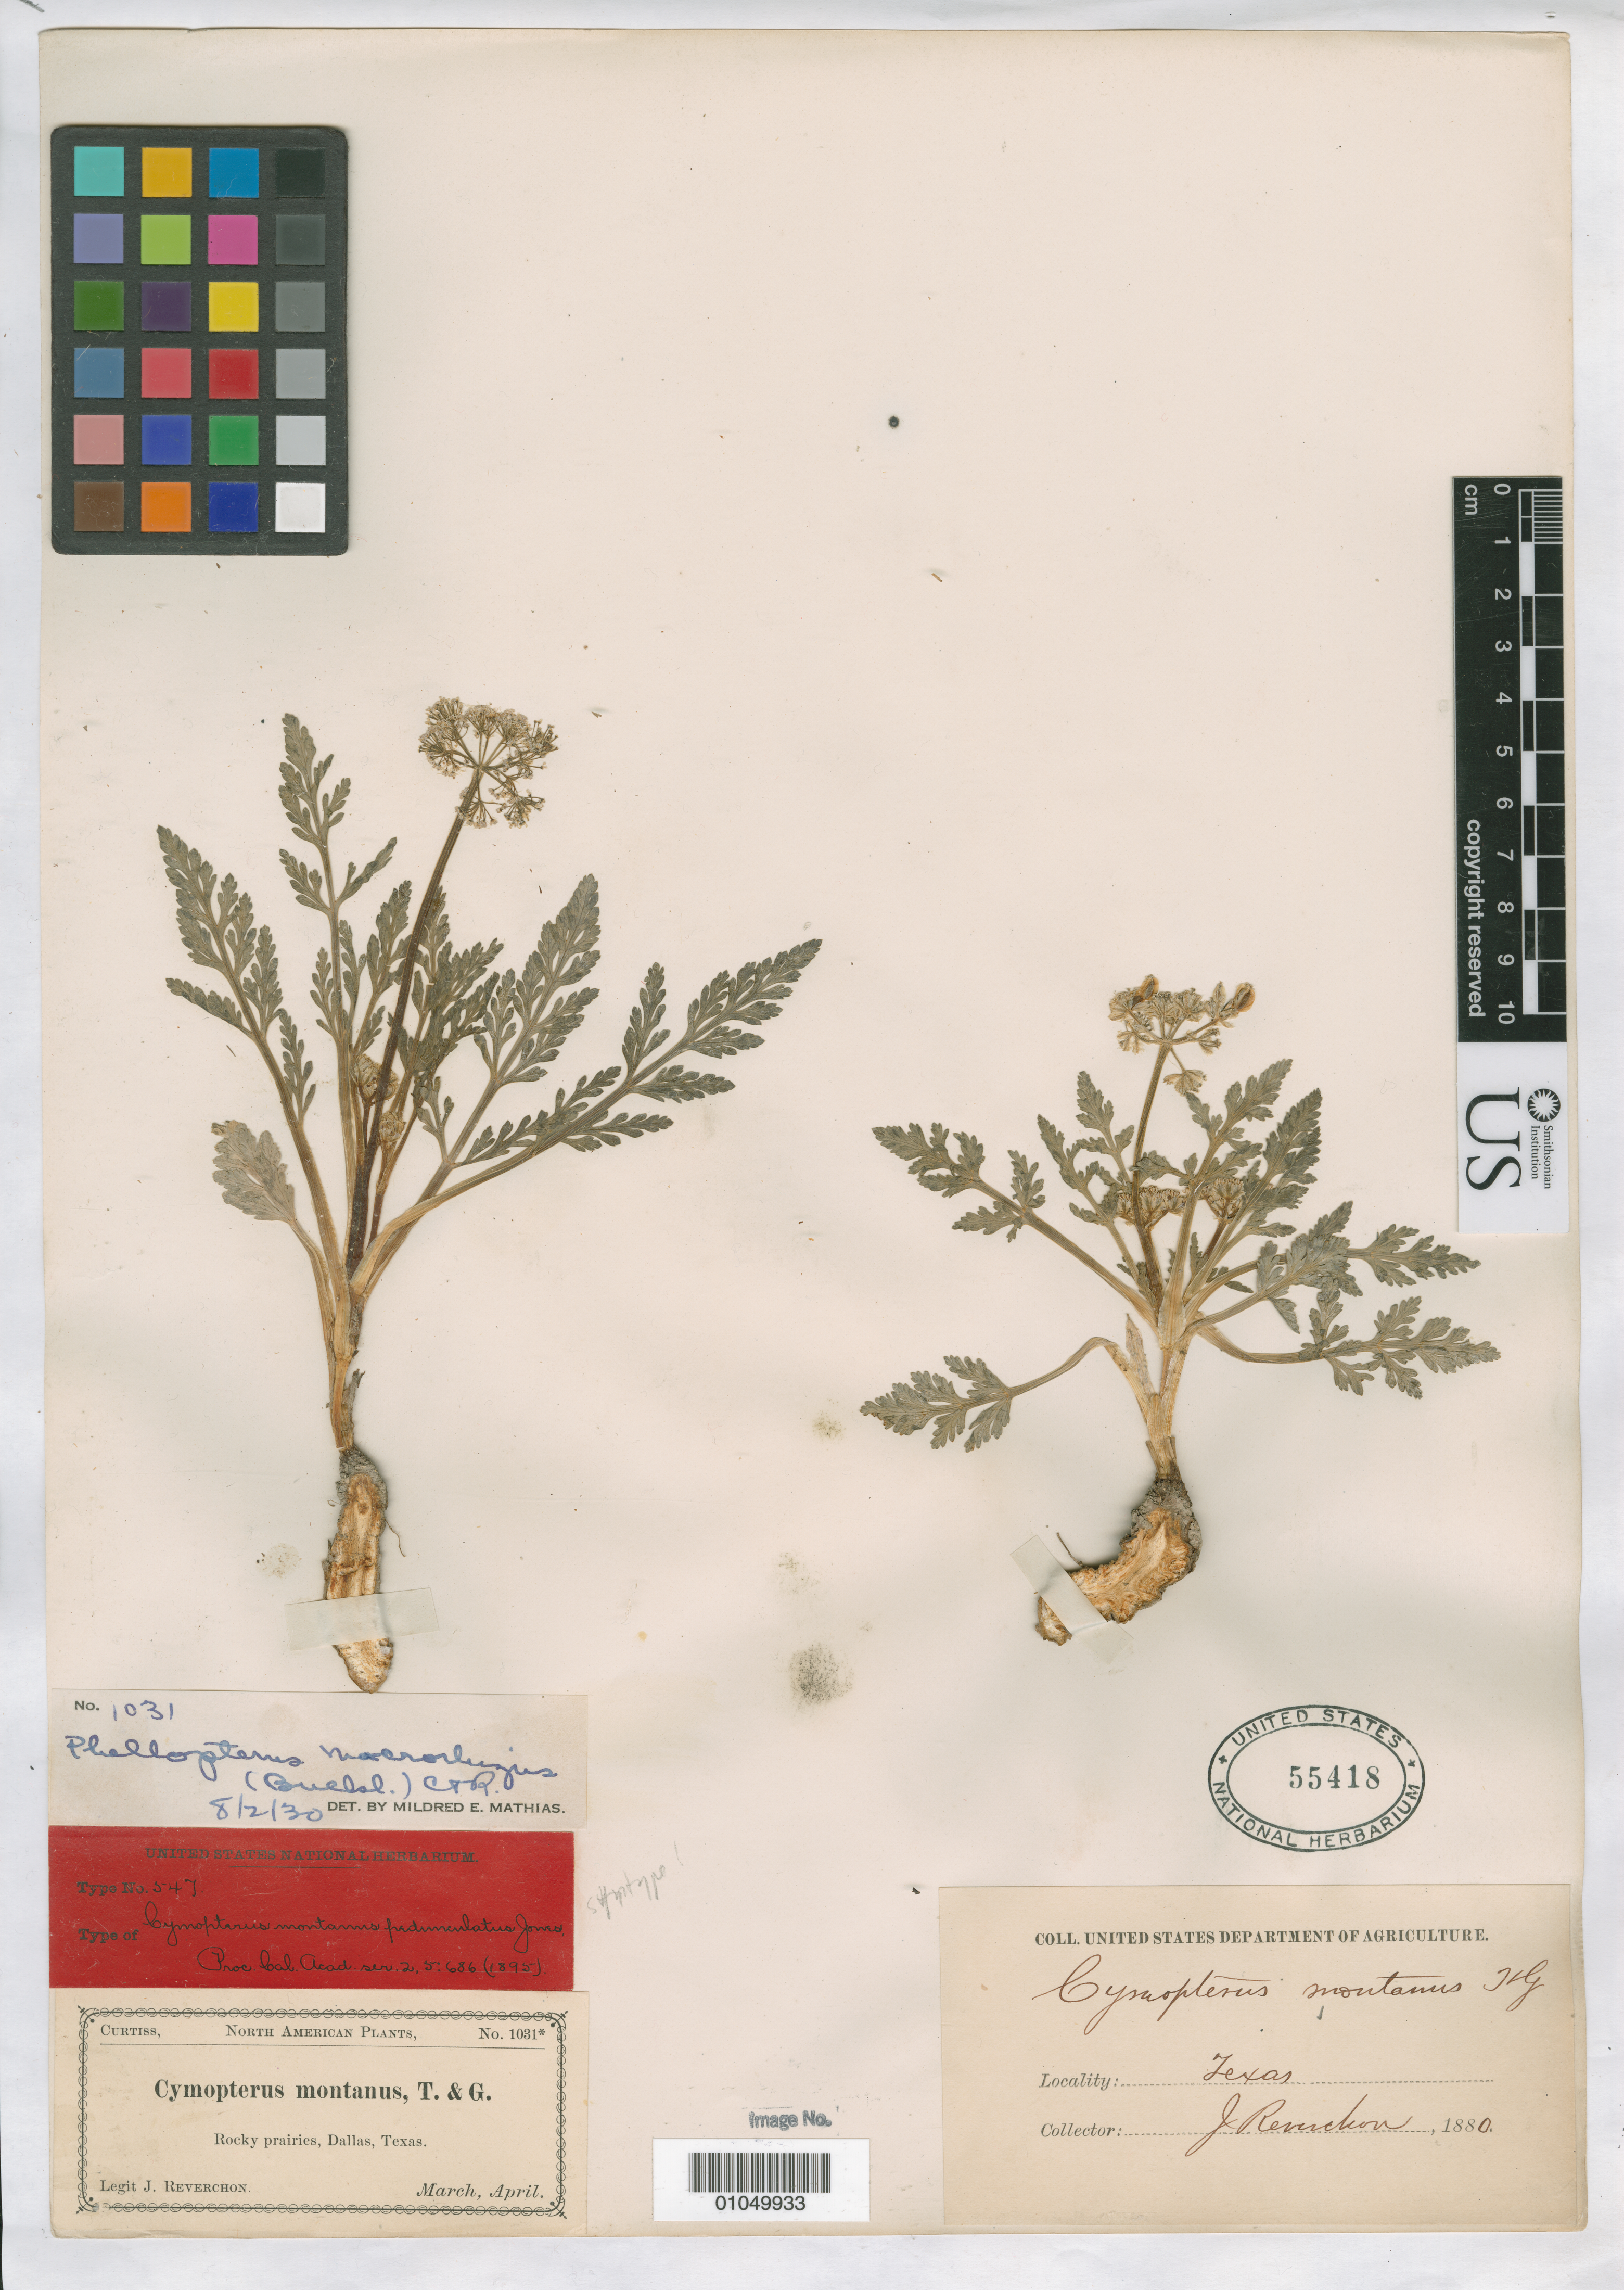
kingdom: Plantae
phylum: Tracheophyta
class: Magnoliopsida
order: Apiales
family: Apiaceae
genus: Cymopterus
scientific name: Cymopterus montanus var. pedunculatus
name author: M.E. Jones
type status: Syntype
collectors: J. Reverchon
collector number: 1031 *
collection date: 1880-03,1880-04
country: United States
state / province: Texas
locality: Rocky prairies, Dallas, Texas.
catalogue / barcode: US 55418